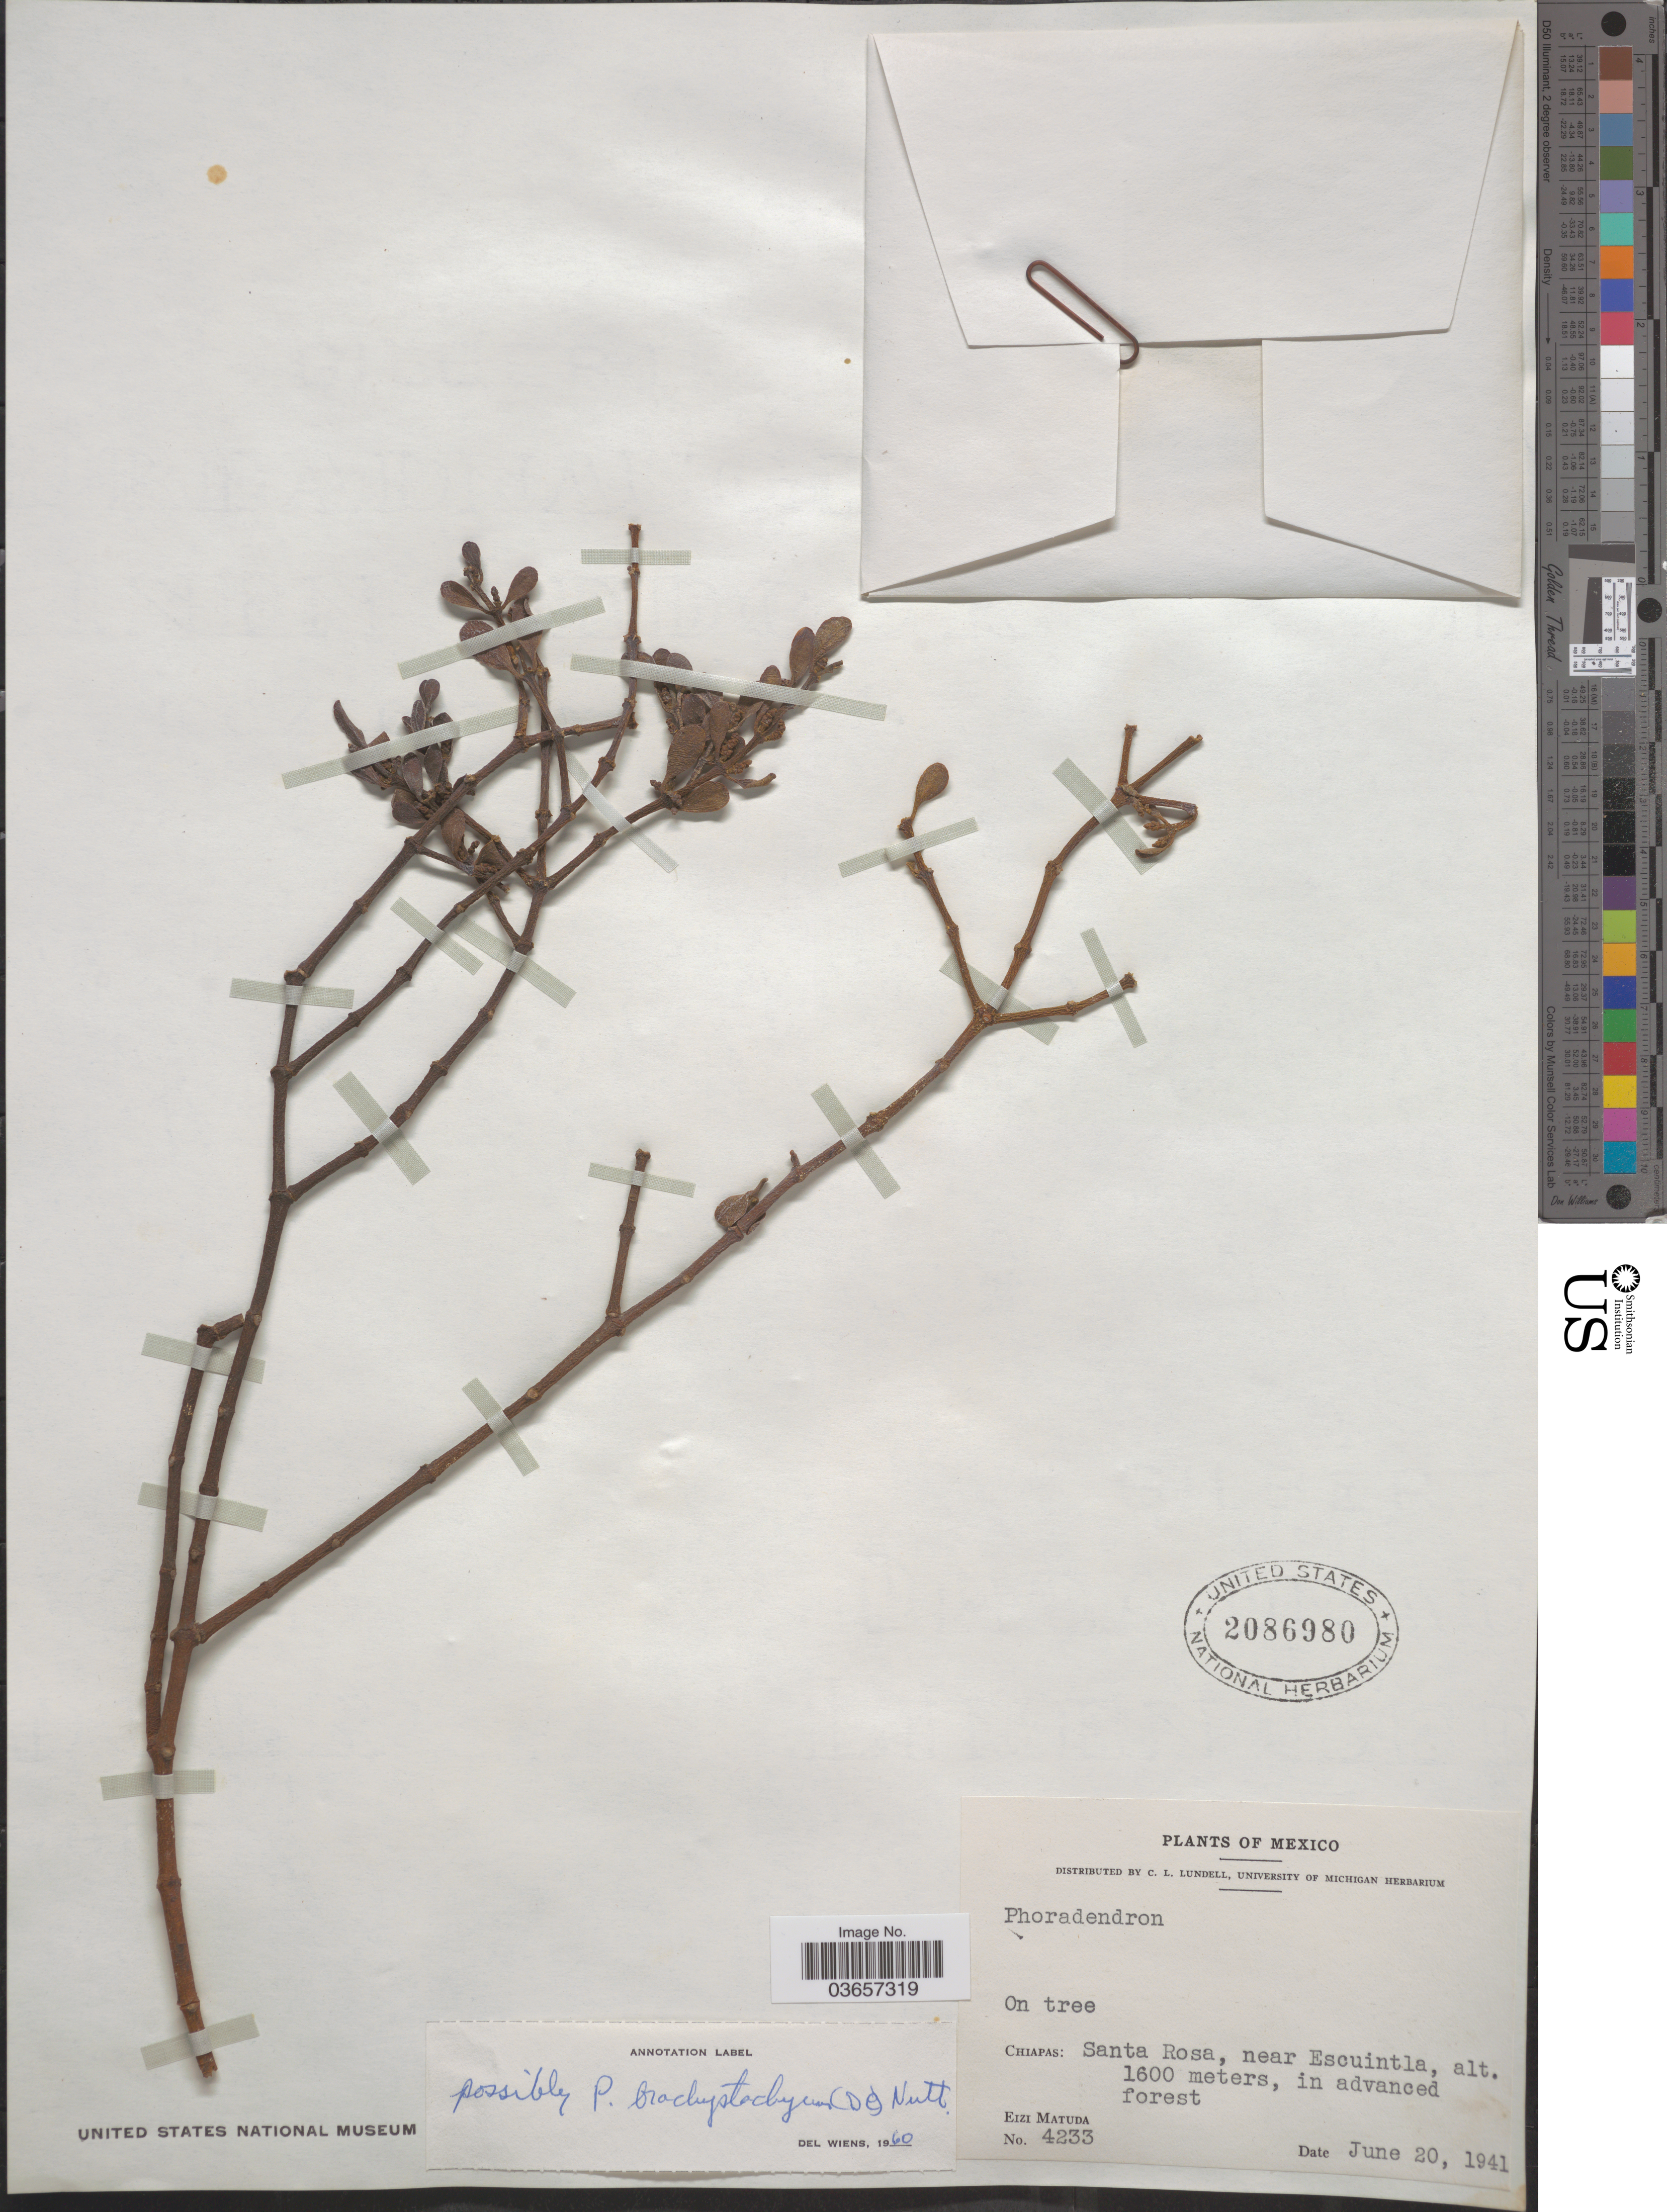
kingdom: Plantae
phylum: Tracheophyta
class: Magnoliopsida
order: Santalales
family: Viscaceae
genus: Phoradendron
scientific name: Phoradendron brachystachyum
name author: (DC.) Oliv.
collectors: E. Matuda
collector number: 4233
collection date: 1941-06-20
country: Mexico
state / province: Chiapas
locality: Santa Rosa, near Escuintla.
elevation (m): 1600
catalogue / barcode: US 2086980